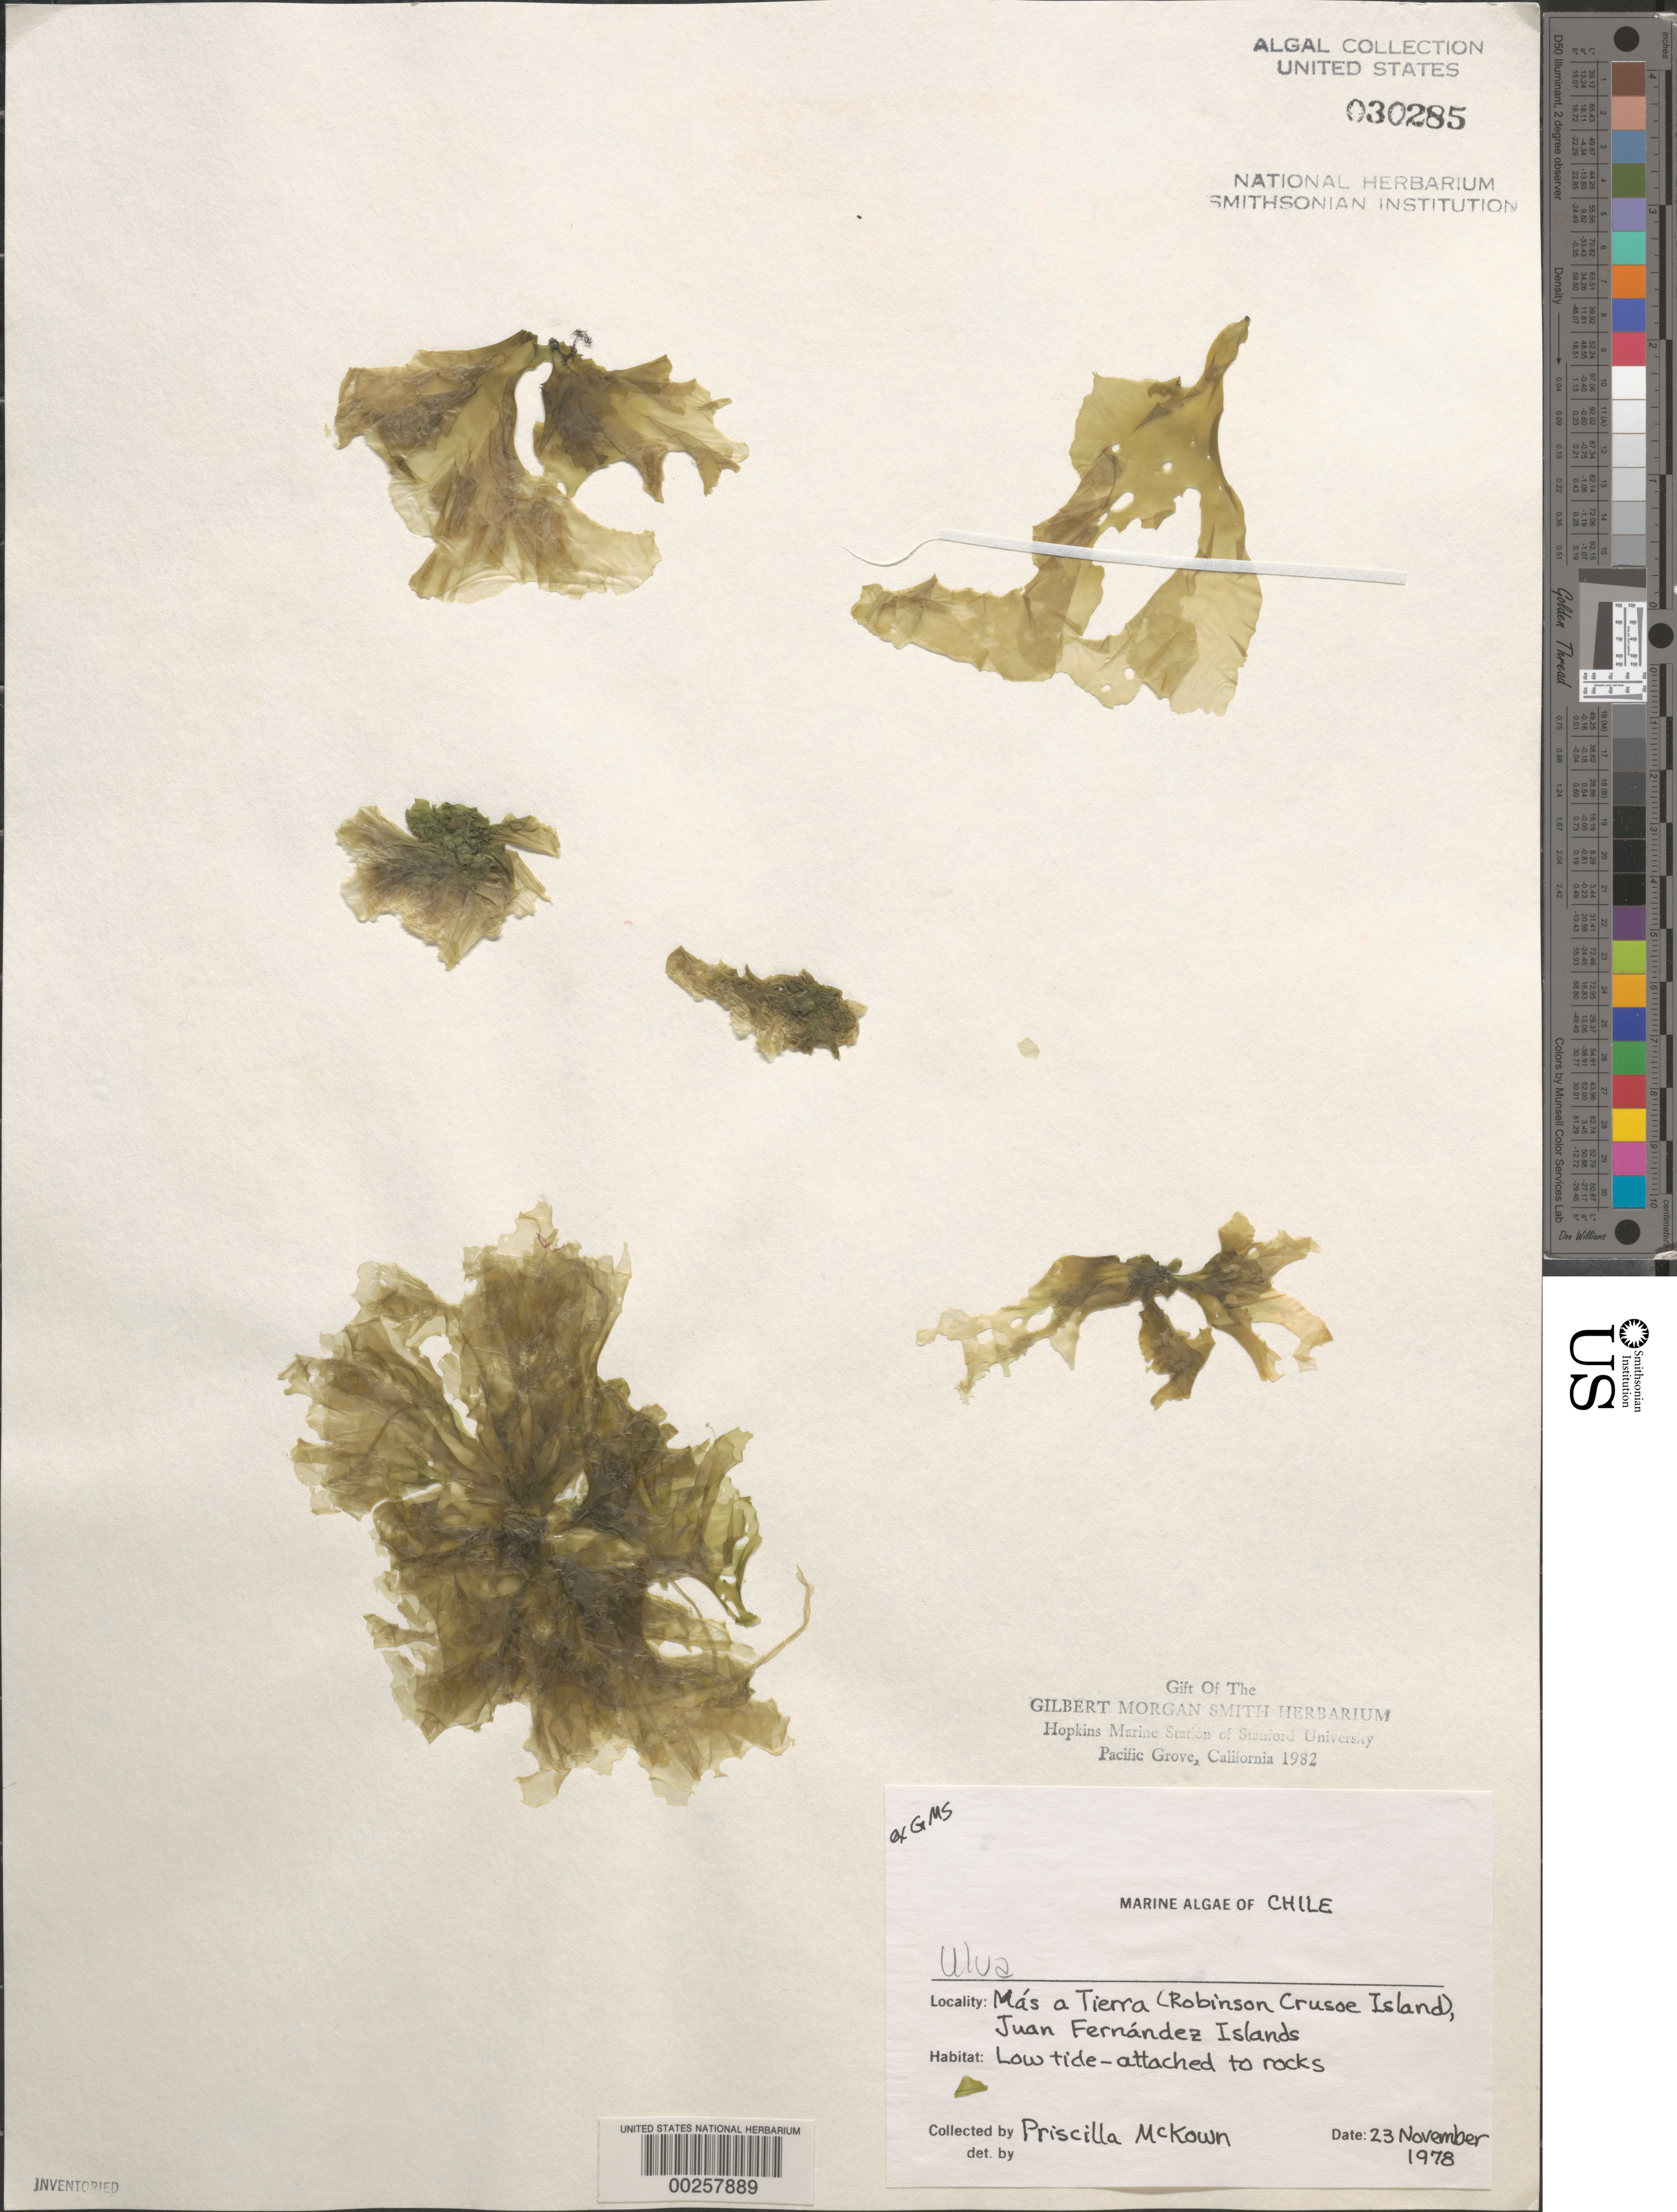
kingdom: Plantae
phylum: Chlorophyta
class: Ulvophyceae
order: Ulvales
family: Ulvaceae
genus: Ulva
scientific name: Ulva sp.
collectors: P. McKown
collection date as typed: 23 Nov 1978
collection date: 1978-11-23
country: Chile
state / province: Valparaíso (V)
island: Isla Más a Tierra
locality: (Robinson Crusoe Island)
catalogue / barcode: US 30285